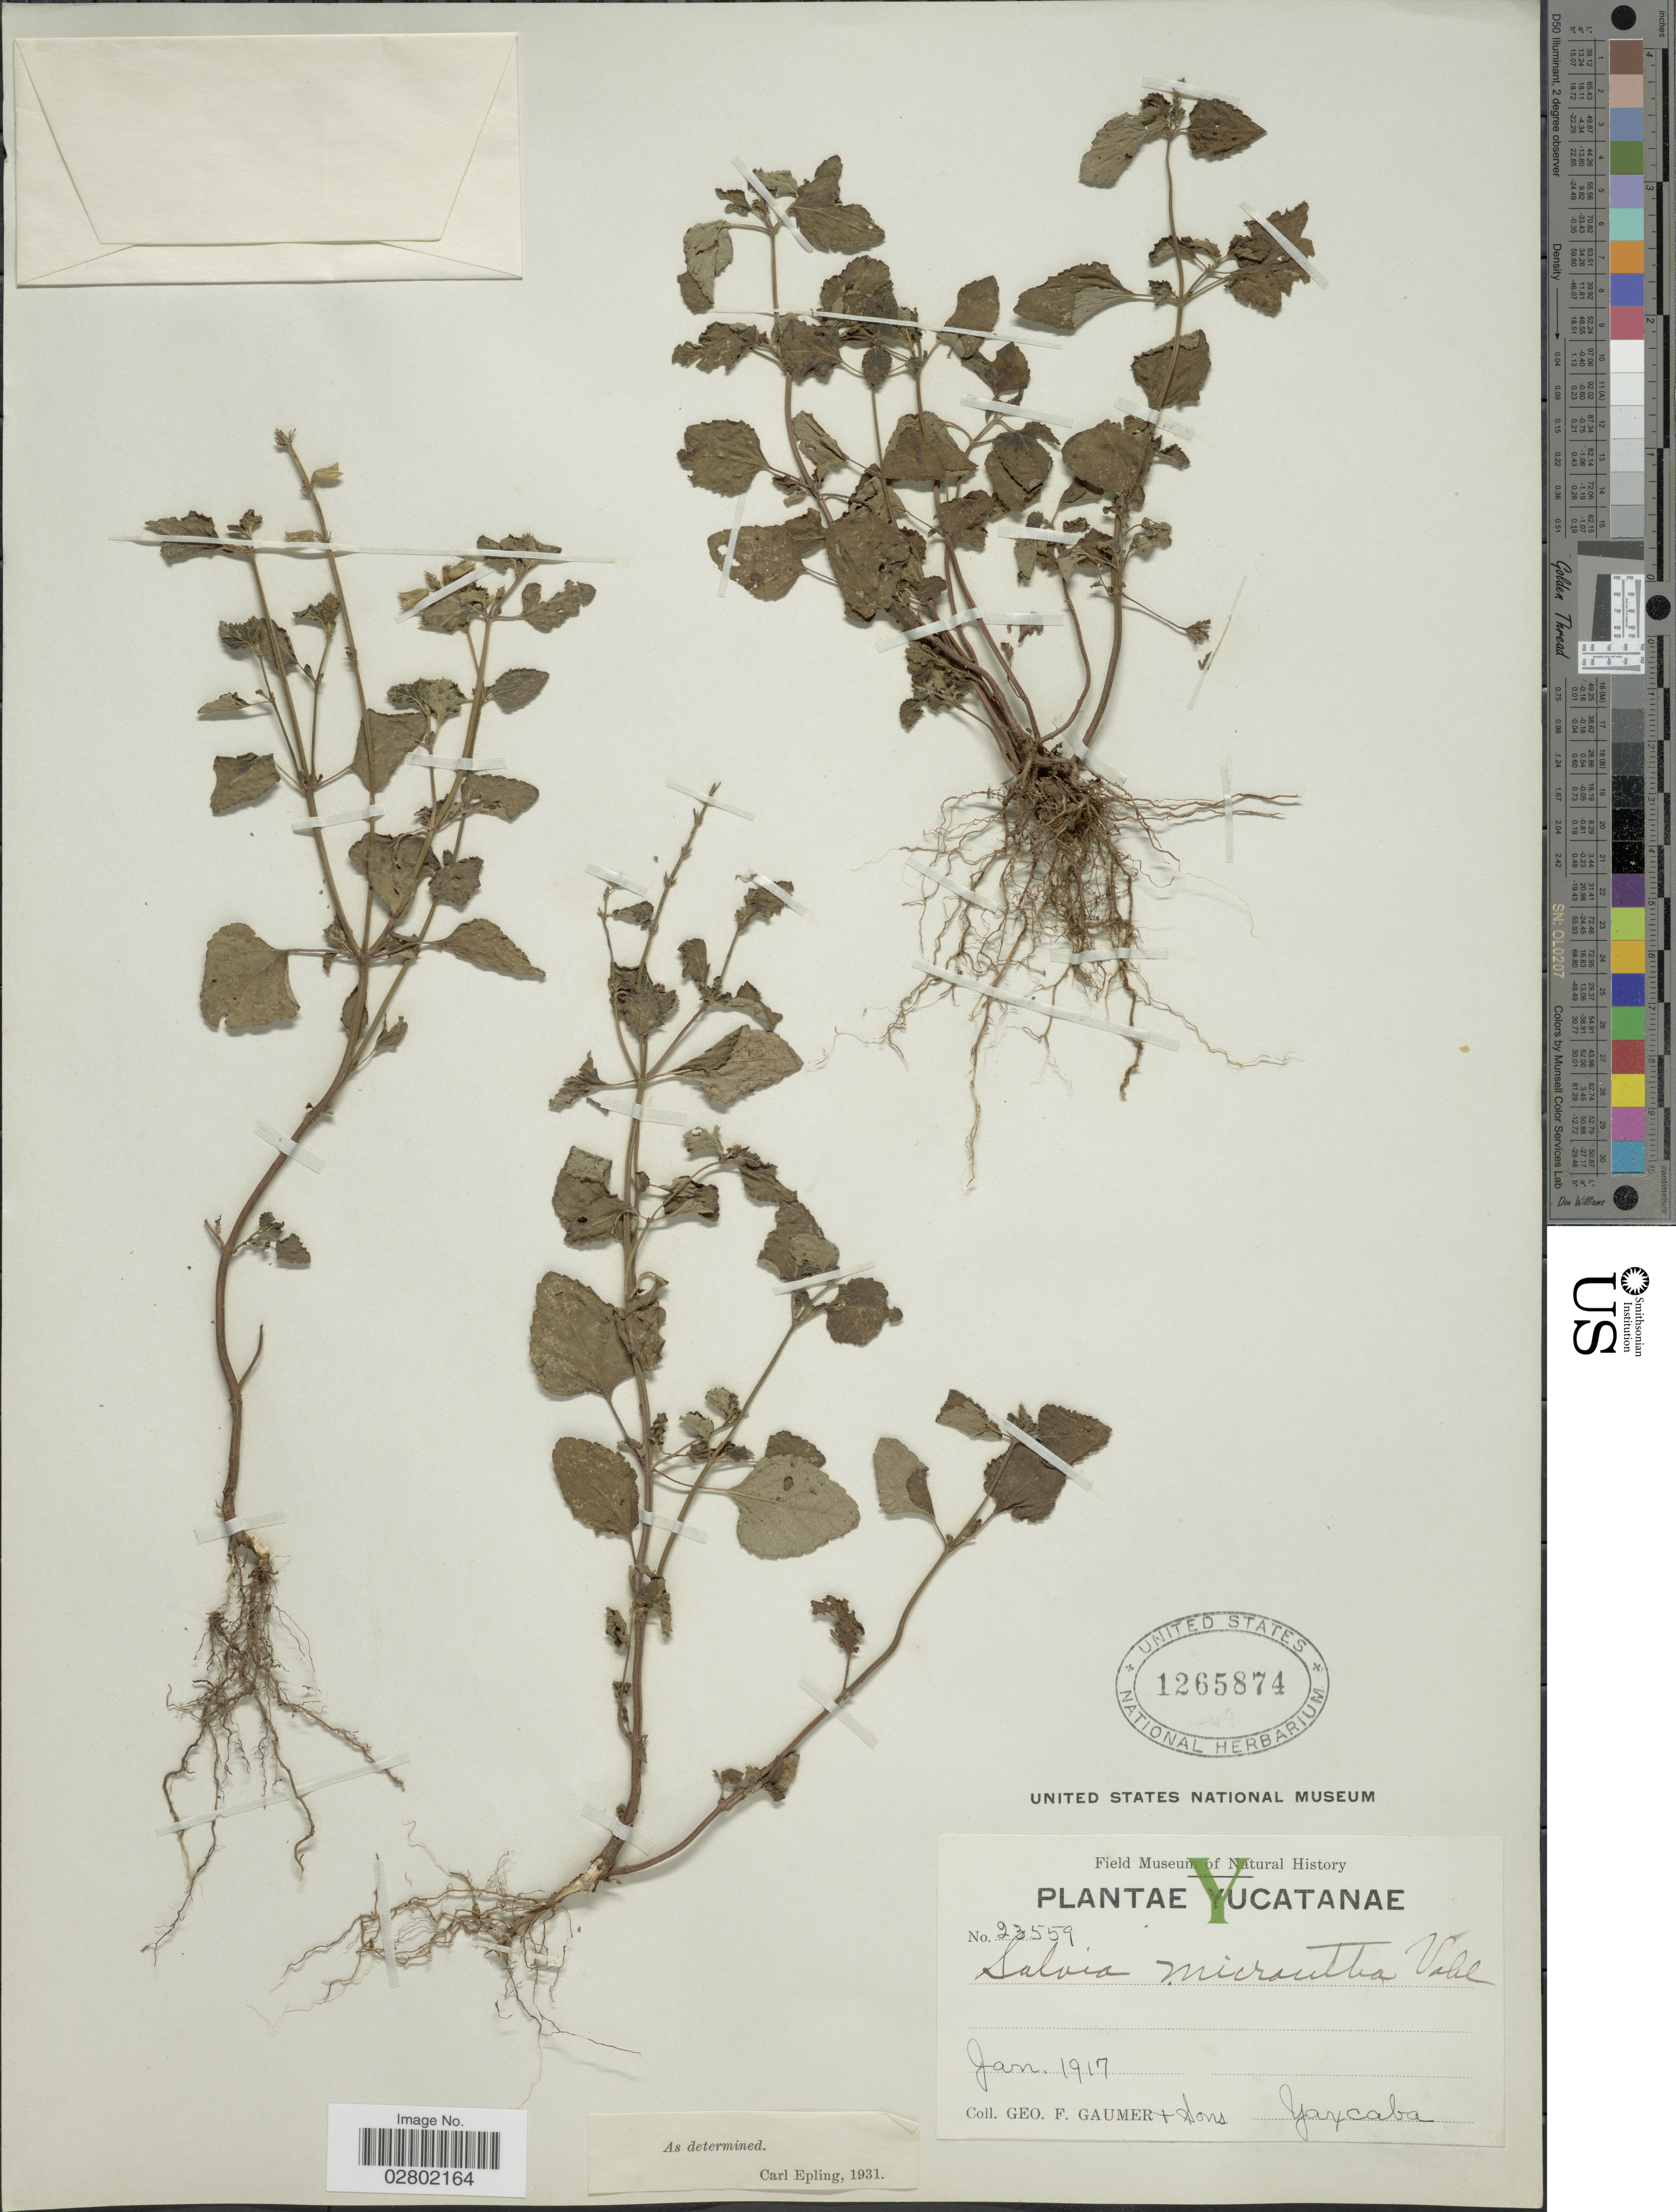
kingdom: Plantae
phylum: Tracheophyta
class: Magnoliopsida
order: Lamiales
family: Lamiaceae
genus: Salvia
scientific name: Salvia micrantha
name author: Vahl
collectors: G. F. Gaumer & et al.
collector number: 23559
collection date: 1917-01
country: Mexico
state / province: Yucatán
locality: Yaxcaba.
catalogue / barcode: US 1265874